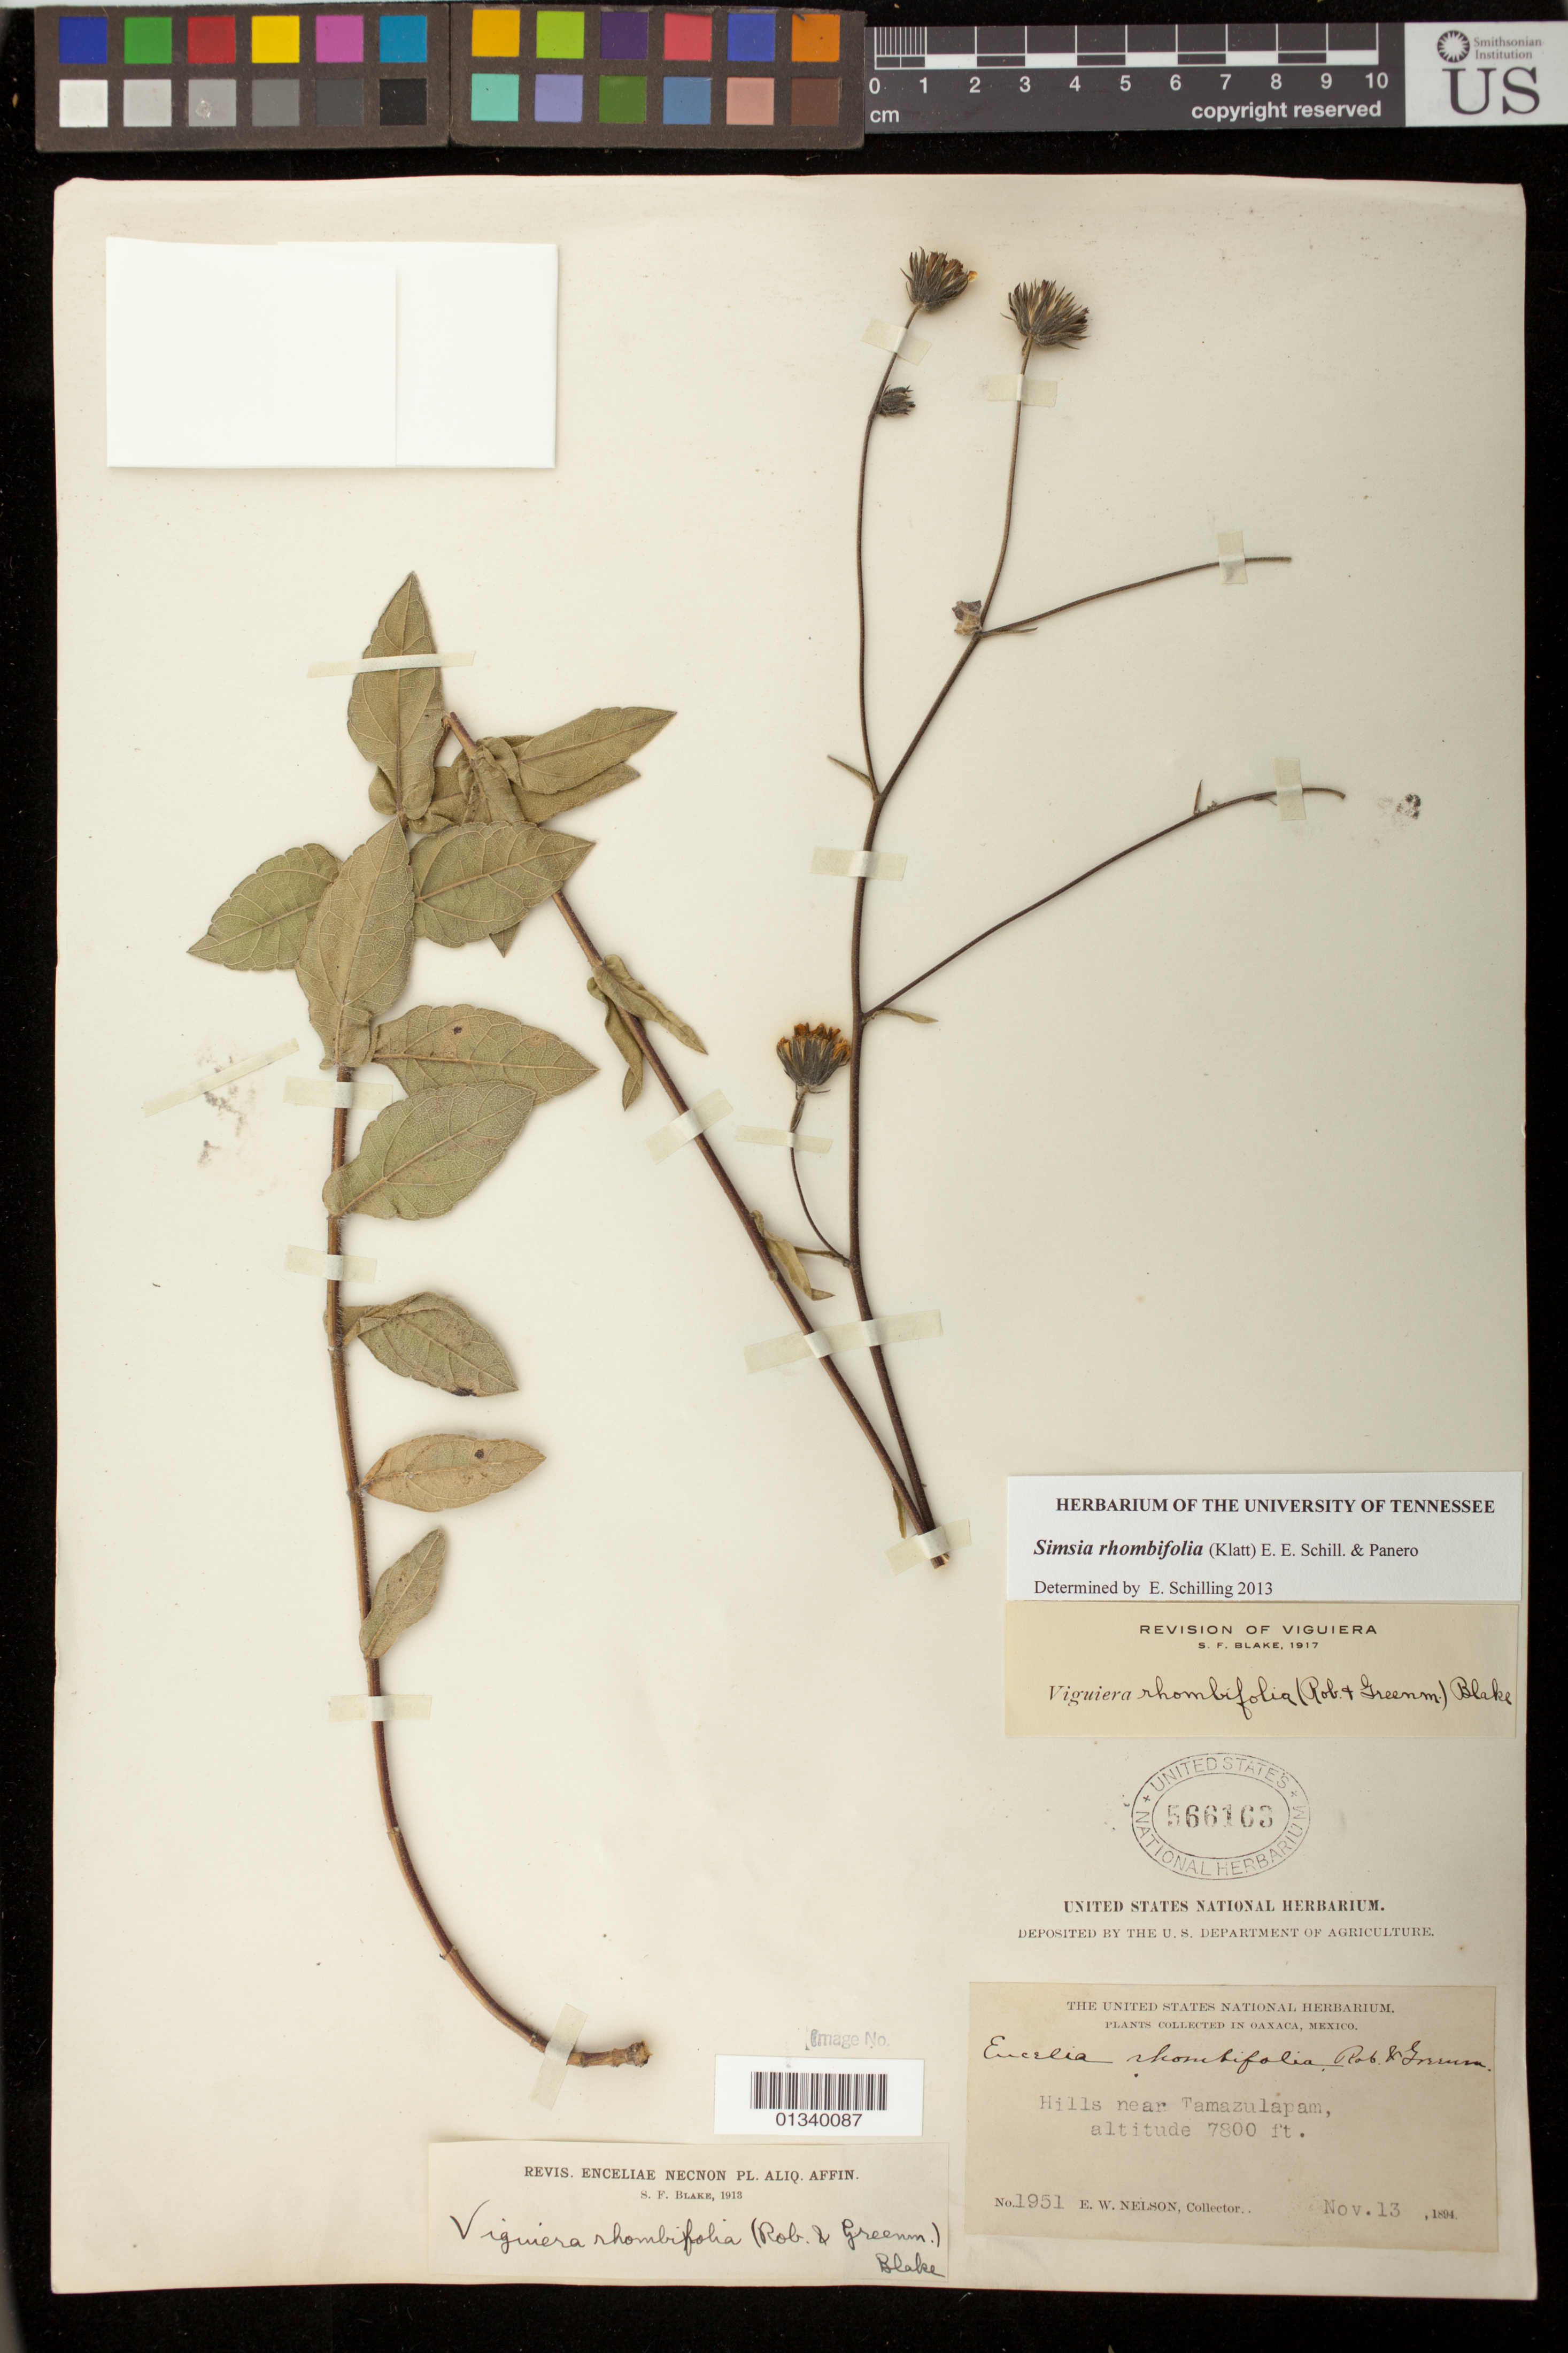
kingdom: Plantae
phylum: Tracheophyta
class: Magnoliopsida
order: Asterales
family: Asteraceae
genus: Simsia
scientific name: Simsia rhombifolia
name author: (B.L. Rob. & Greenm.) E.E. Schill. & Panero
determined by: Schilling, E. E.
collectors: E. W. Nelson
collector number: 1951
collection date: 1894-11-13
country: Mexico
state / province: Oaxaca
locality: Hills near Tamazulapam.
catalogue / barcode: US 566163